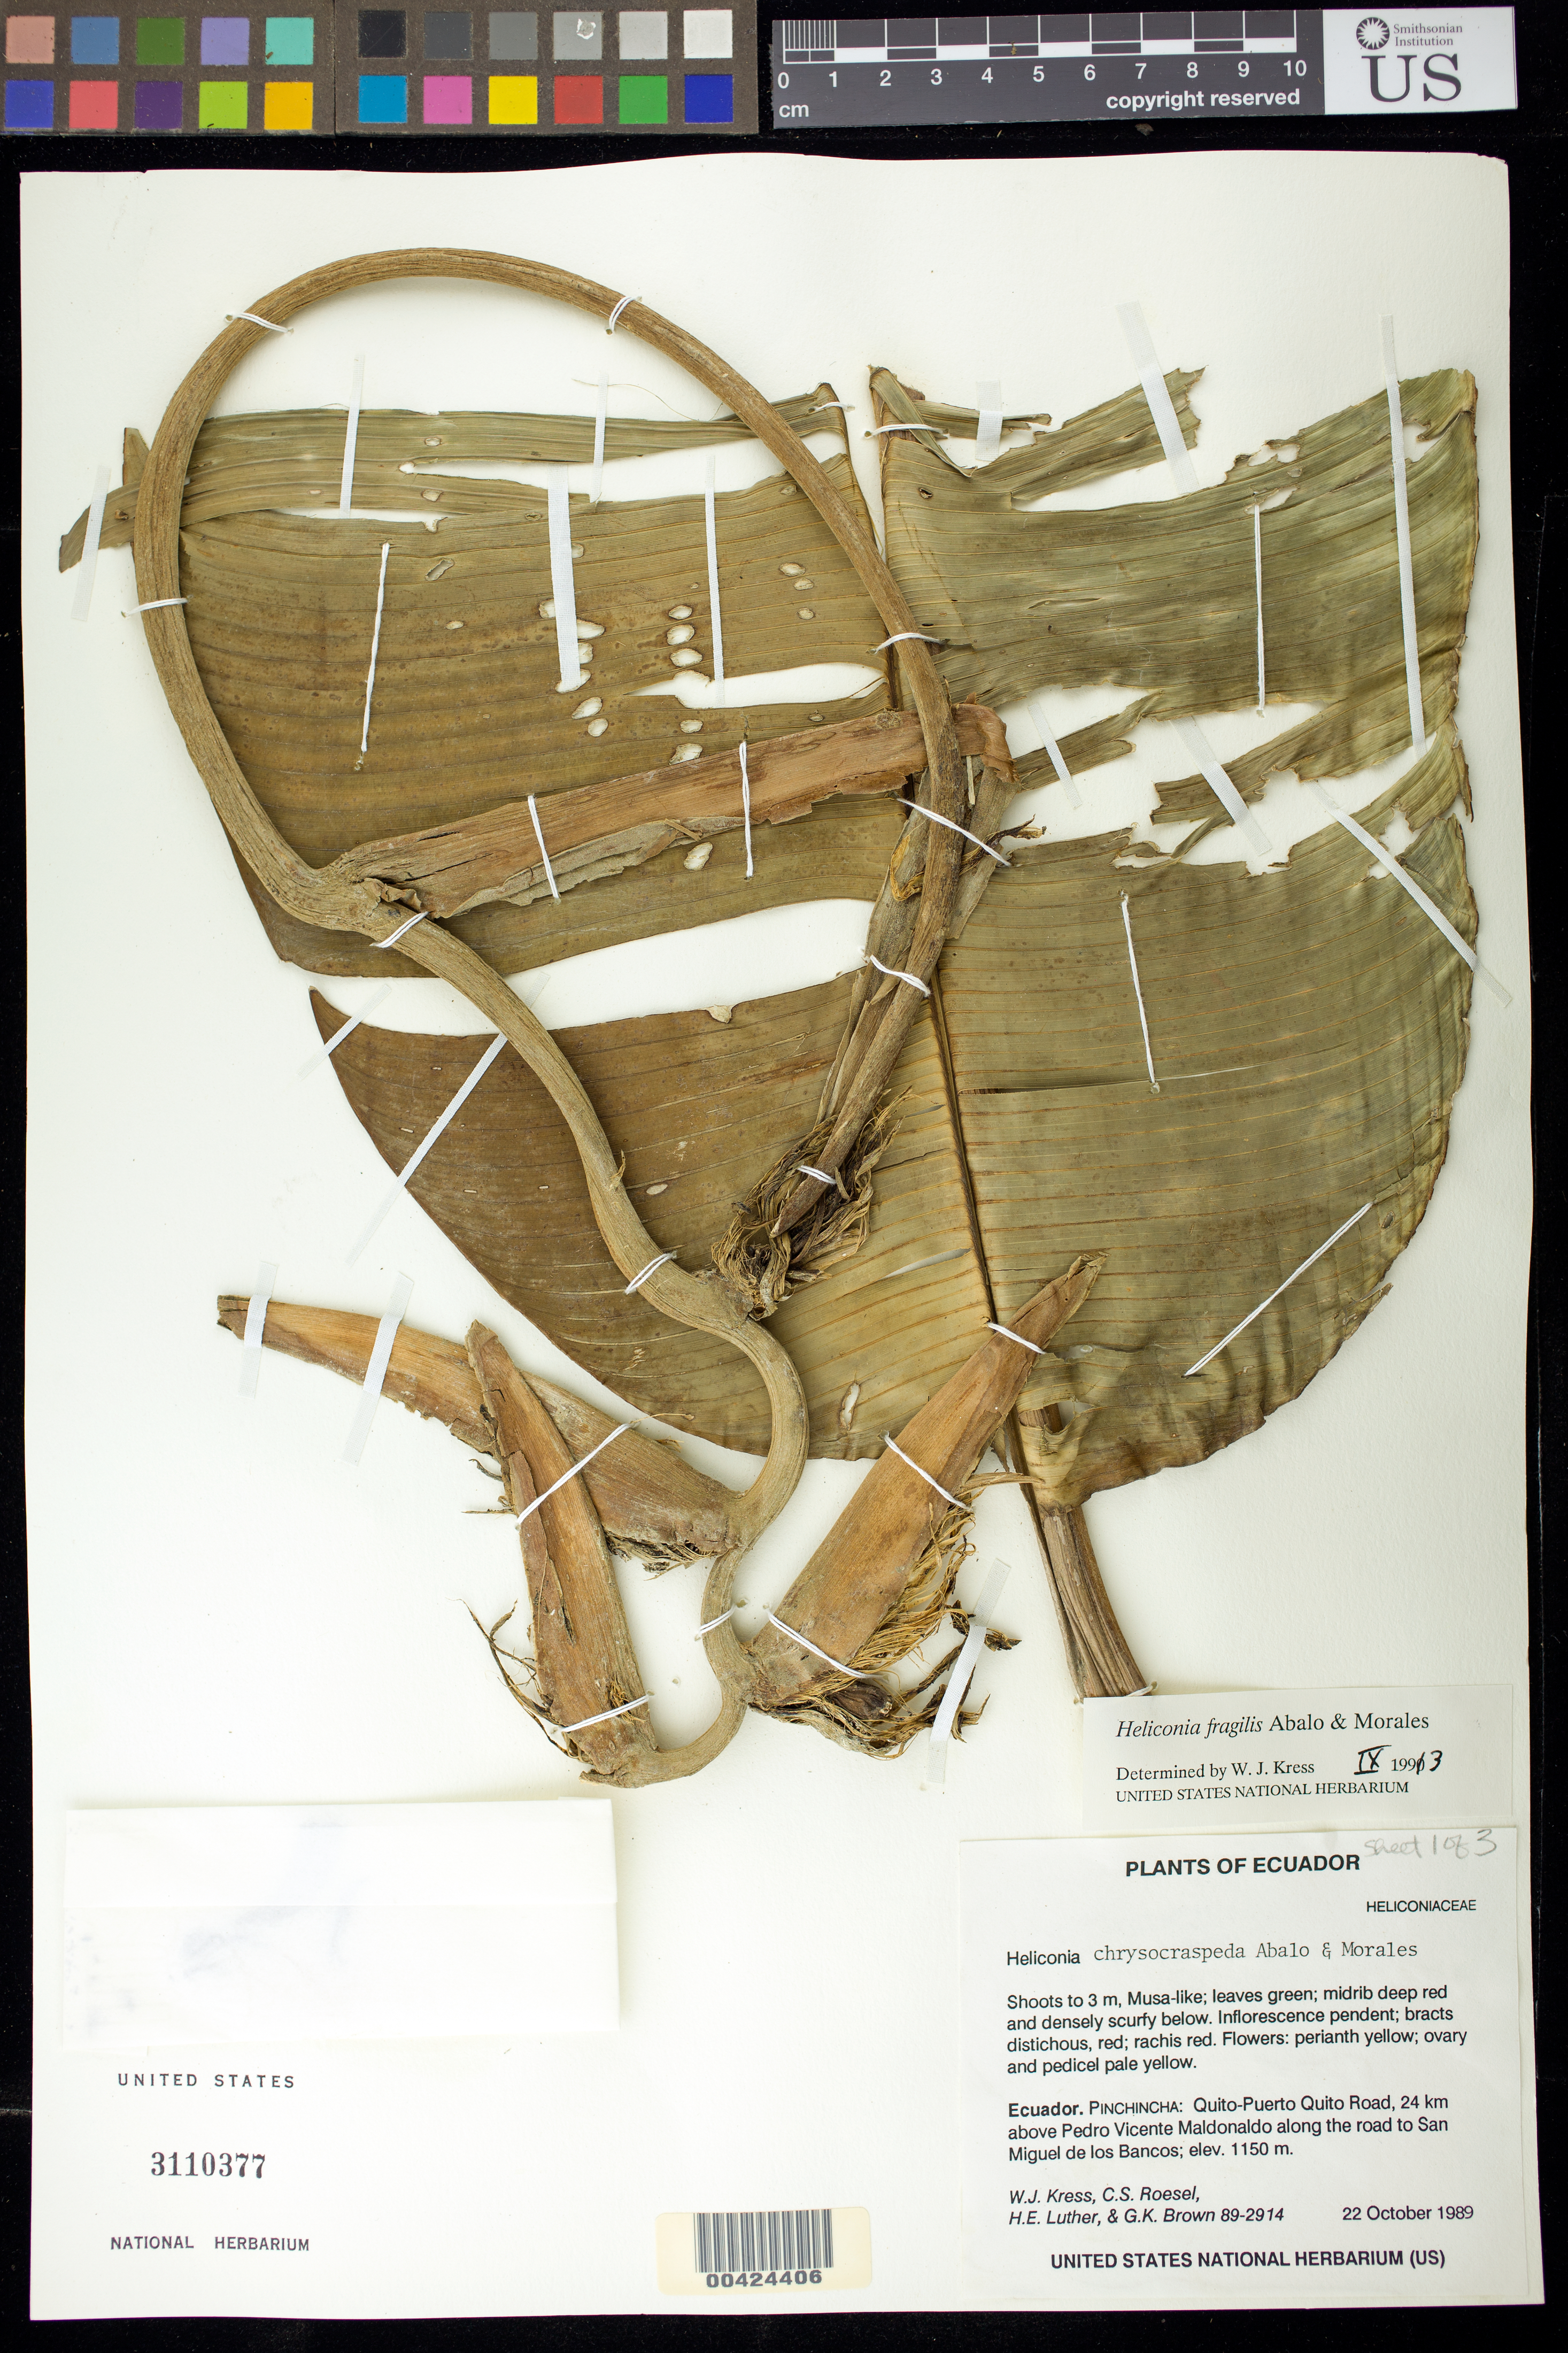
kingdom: Plantae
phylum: Tracheophyta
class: Liliopsida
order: Zingiberales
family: Heliconiaceae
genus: Heliconia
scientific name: Heliconia fragilis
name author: Abalo & G. Morales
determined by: Kress, W. J., (US), Smithsonian Institution - National Museum of Natural History (UNITED STATES)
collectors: W. J. Kress, C. S. Roesel, Harry E. Luther & G. K. Brown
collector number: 89-2914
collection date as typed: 22 Oct 1989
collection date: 1989-10-22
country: Ecuador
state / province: Pichincha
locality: Quito - Puerto quito road; 24 km above Pedro vicente maldonaldo along road to Sal Miguel de los Bancos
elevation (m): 1150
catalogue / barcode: US 3110377